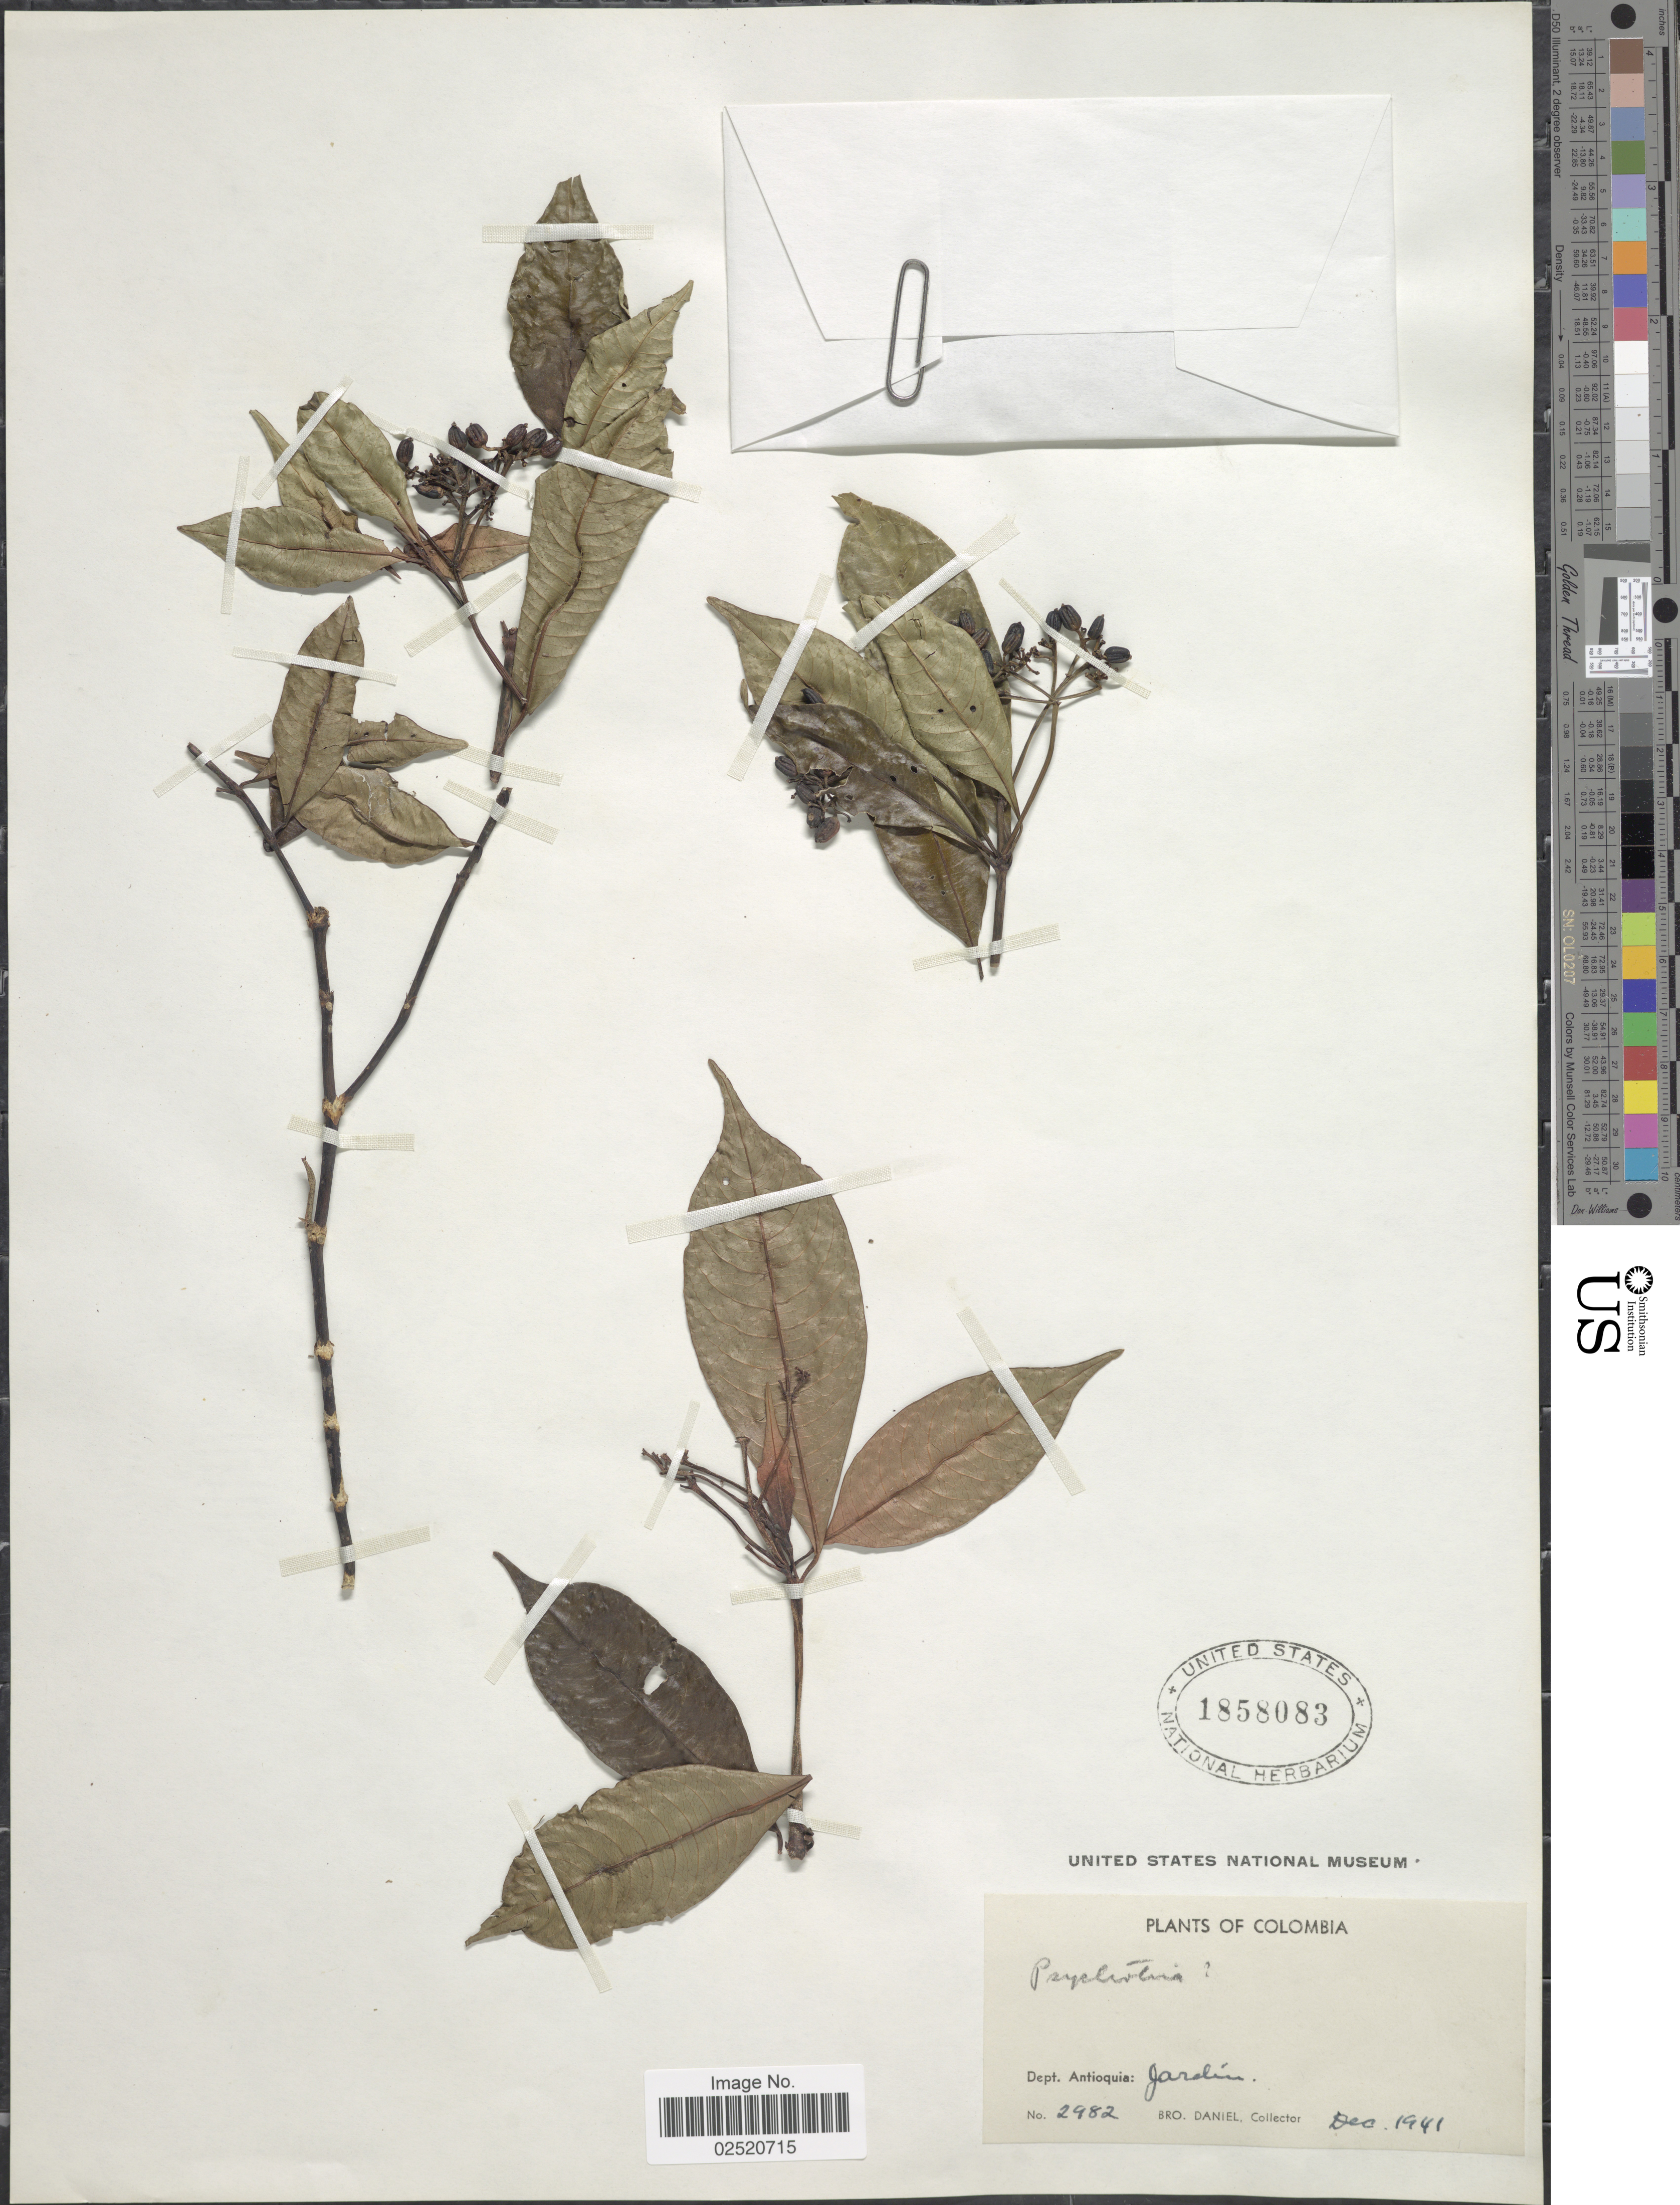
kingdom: Plantae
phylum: Tracheophyta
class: Magnoliopsida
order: Gentianales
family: Rubiaceae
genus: Psychotria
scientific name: Psychotria sp.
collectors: Bro. Daniel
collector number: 2982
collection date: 1941-12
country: Colombia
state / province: Antioquia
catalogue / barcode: US 1858083